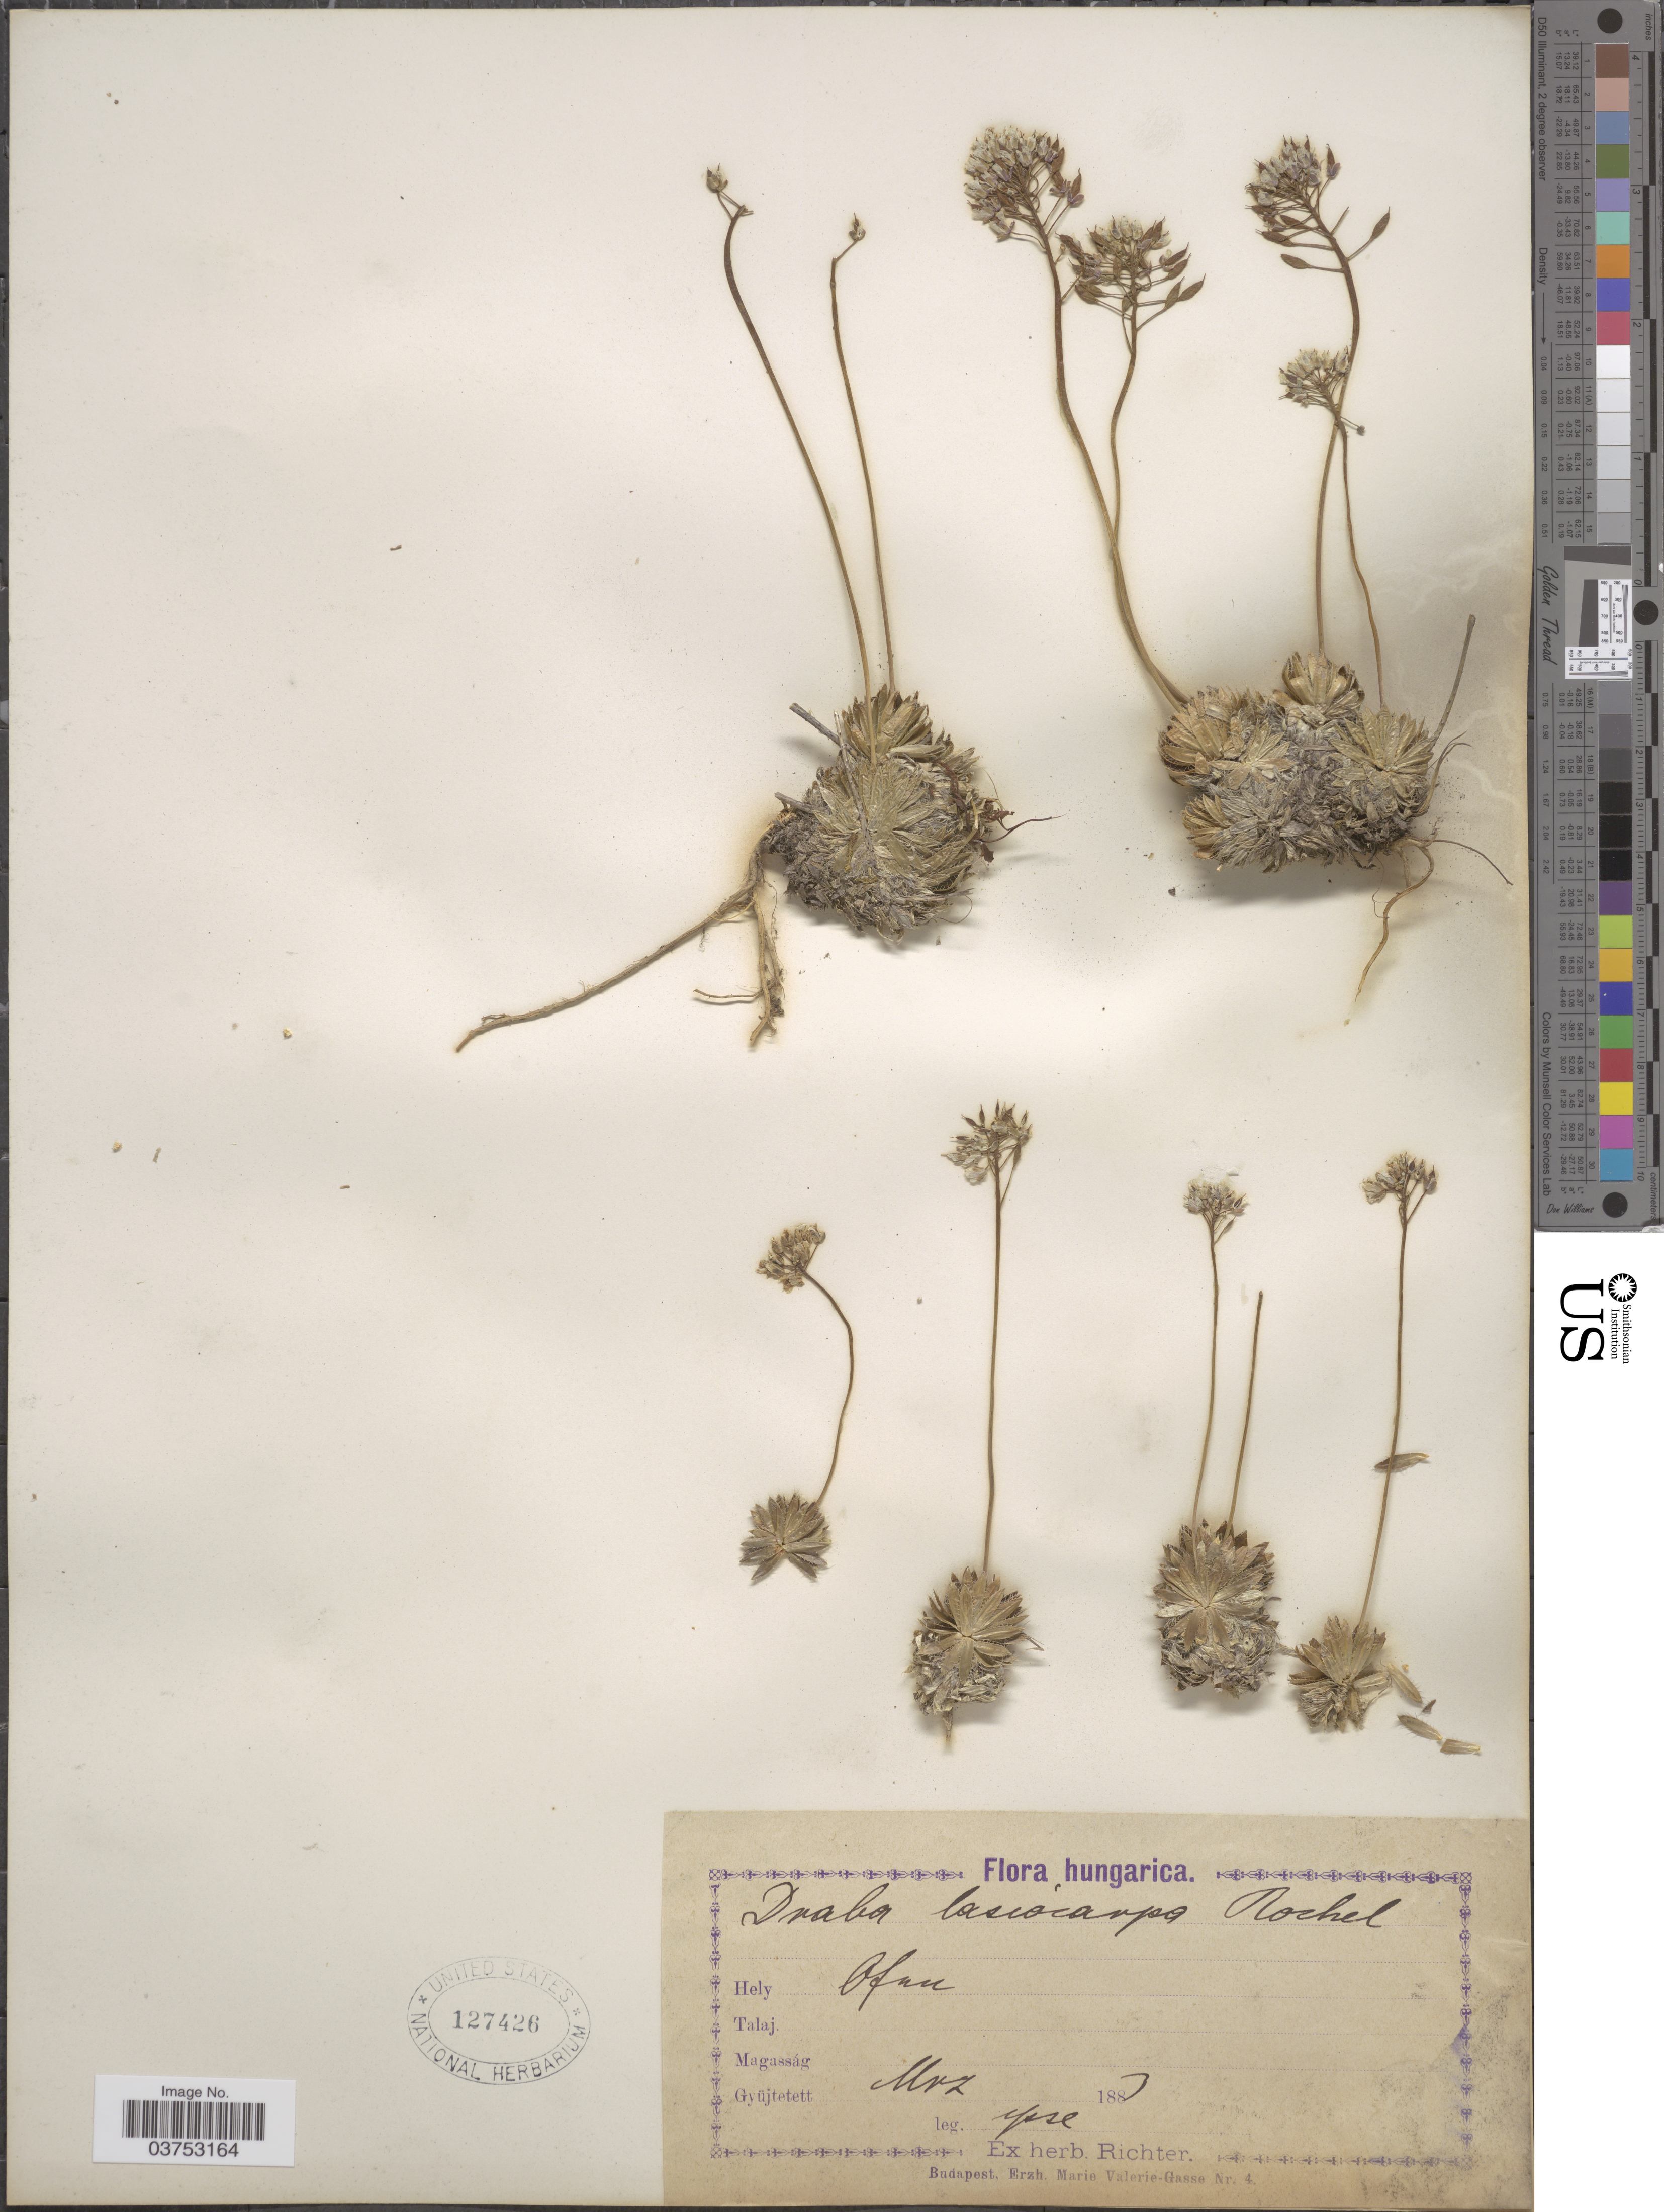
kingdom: Plantae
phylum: Tracheophyta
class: Magnoliopsida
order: Brassicales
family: Brassicaceae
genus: Draba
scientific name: Draba lasiocarpa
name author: Rochel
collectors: -- Richter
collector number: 4?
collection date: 1883-03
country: Hungary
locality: Hungarica. Ofan.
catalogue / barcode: US 127426